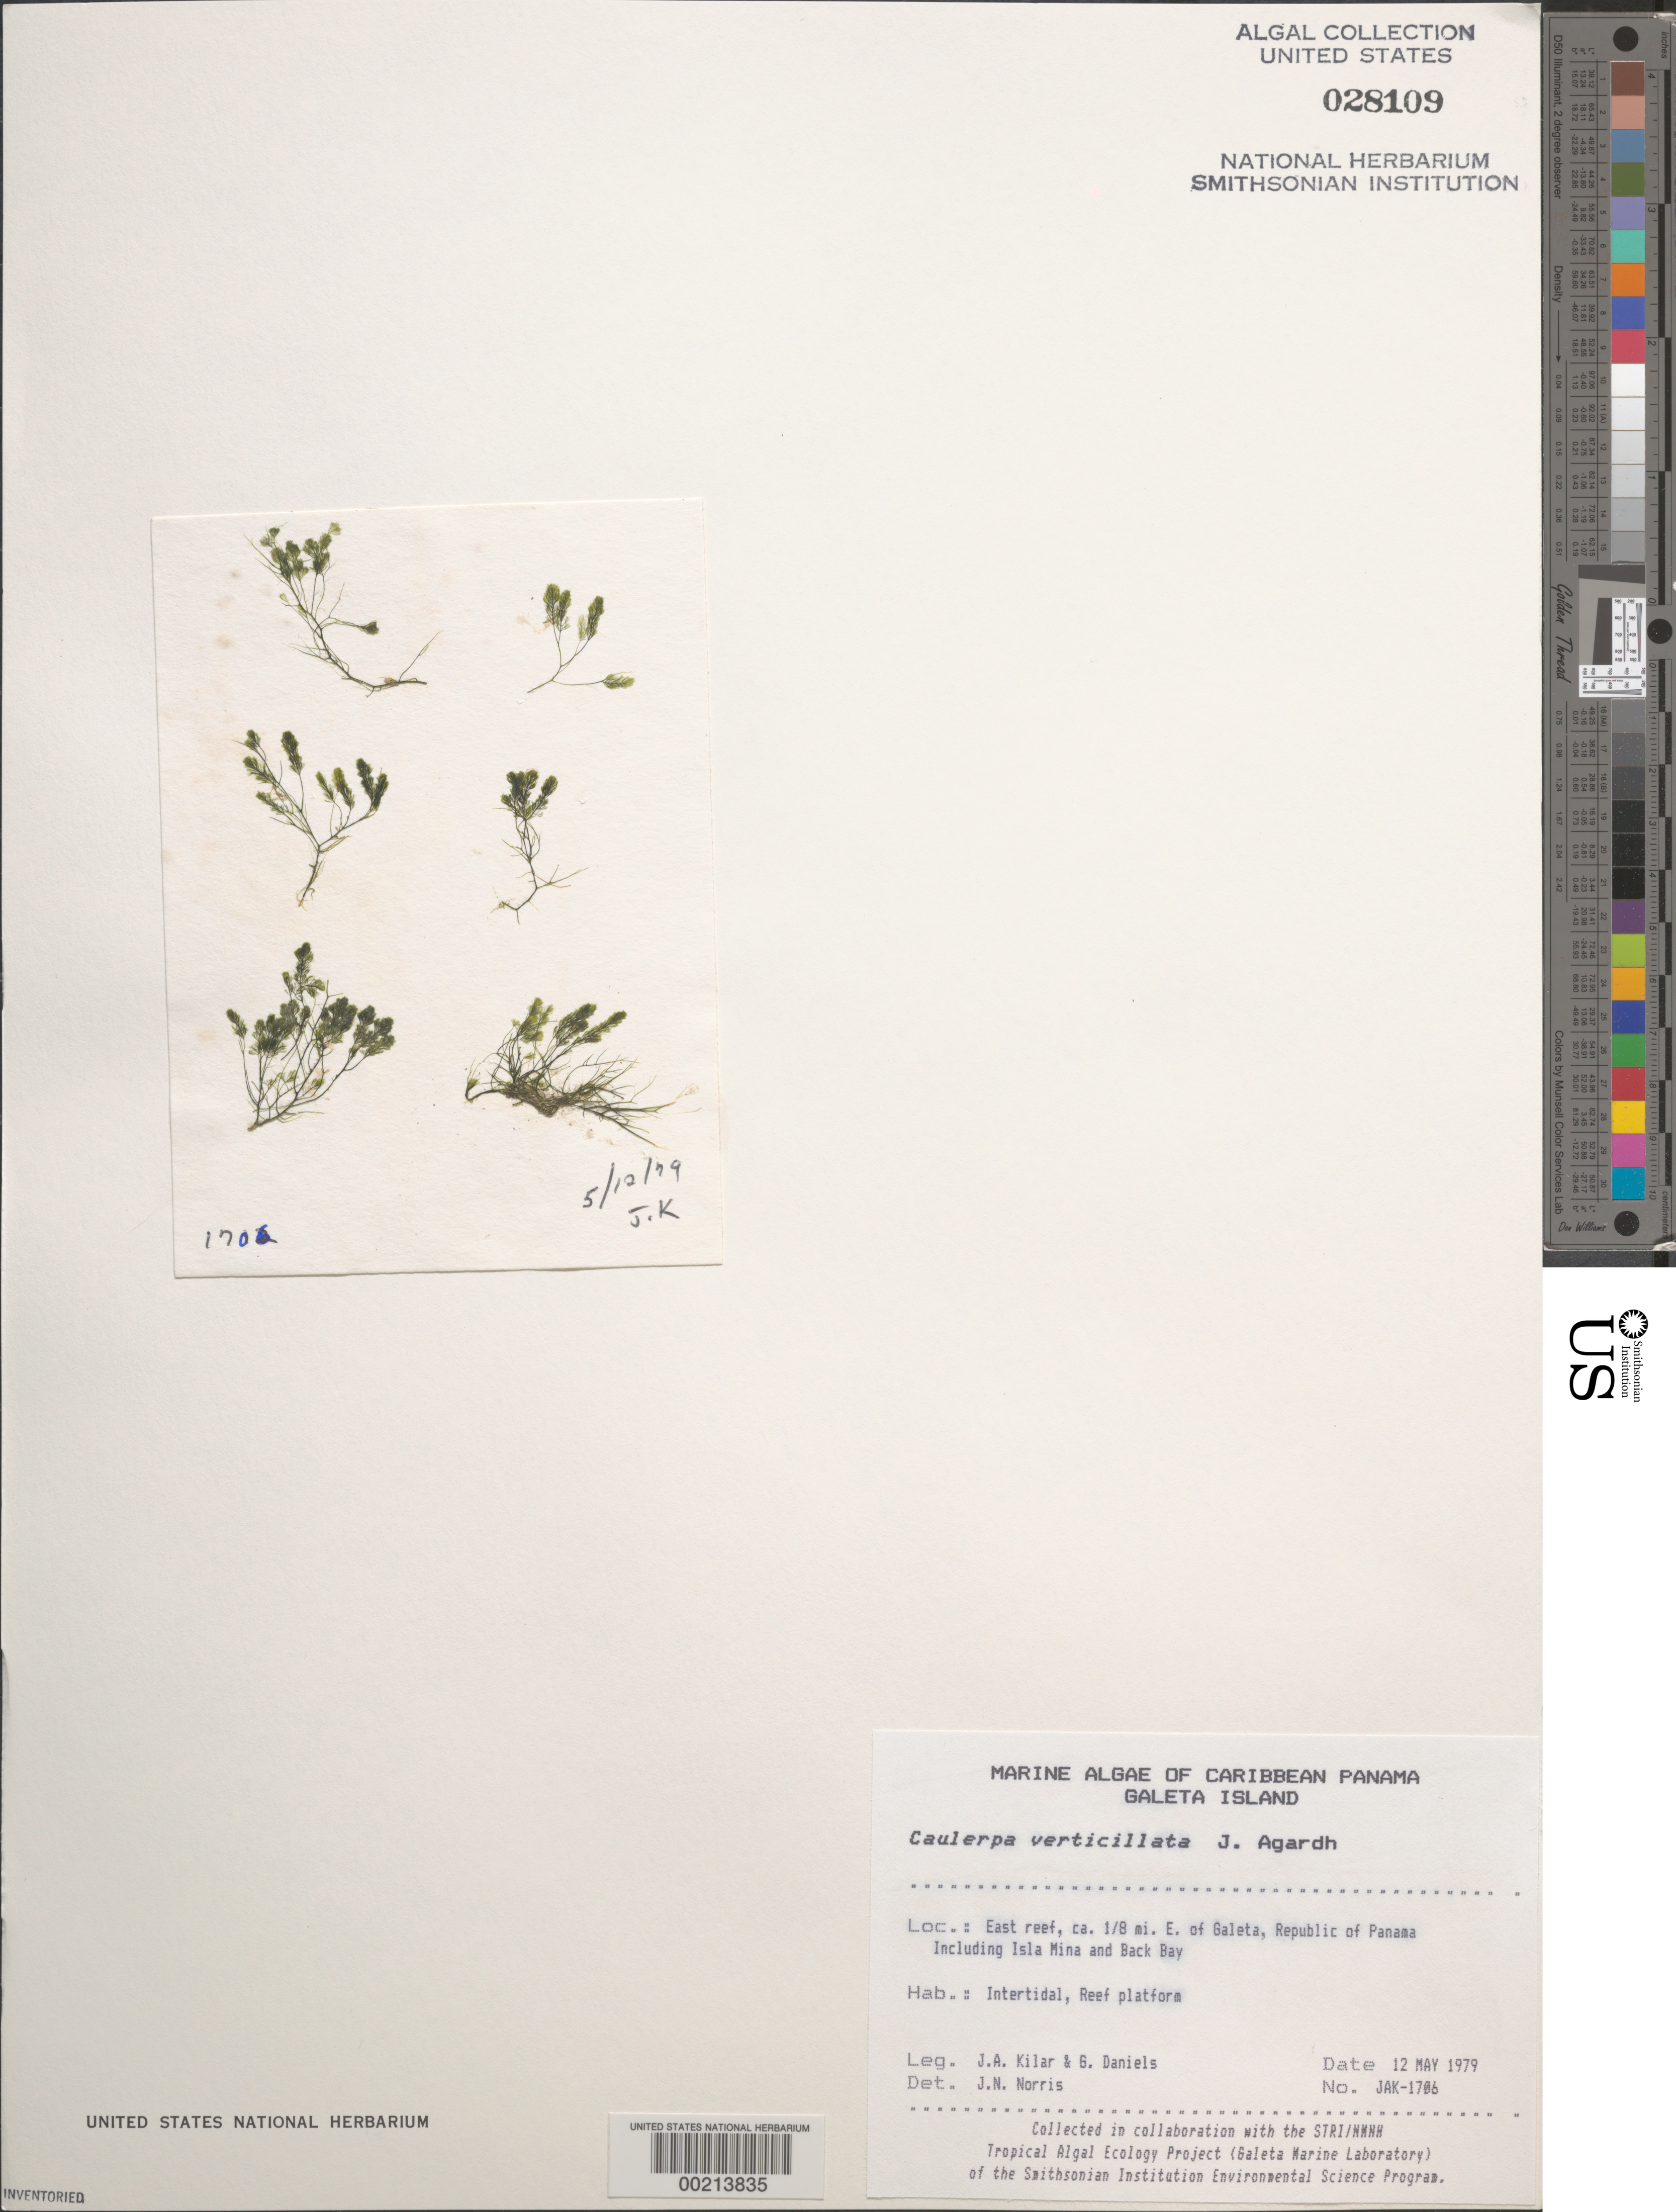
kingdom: Plantae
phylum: Chlorophyta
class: Ulvophyceae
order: Bryopsidales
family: Caulerpaceae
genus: Caulerpa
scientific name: Caulerpa verticillata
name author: J. Agardh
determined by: Norris, James N.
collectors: J. A. Kilar & G. S. Daniels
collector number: JAK-1706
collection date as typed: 12 May 1979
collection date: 1979-05-12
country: Panama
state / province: Colón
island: Galeta Island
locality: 1/8th mile east of Galeta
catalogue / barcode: US 28109